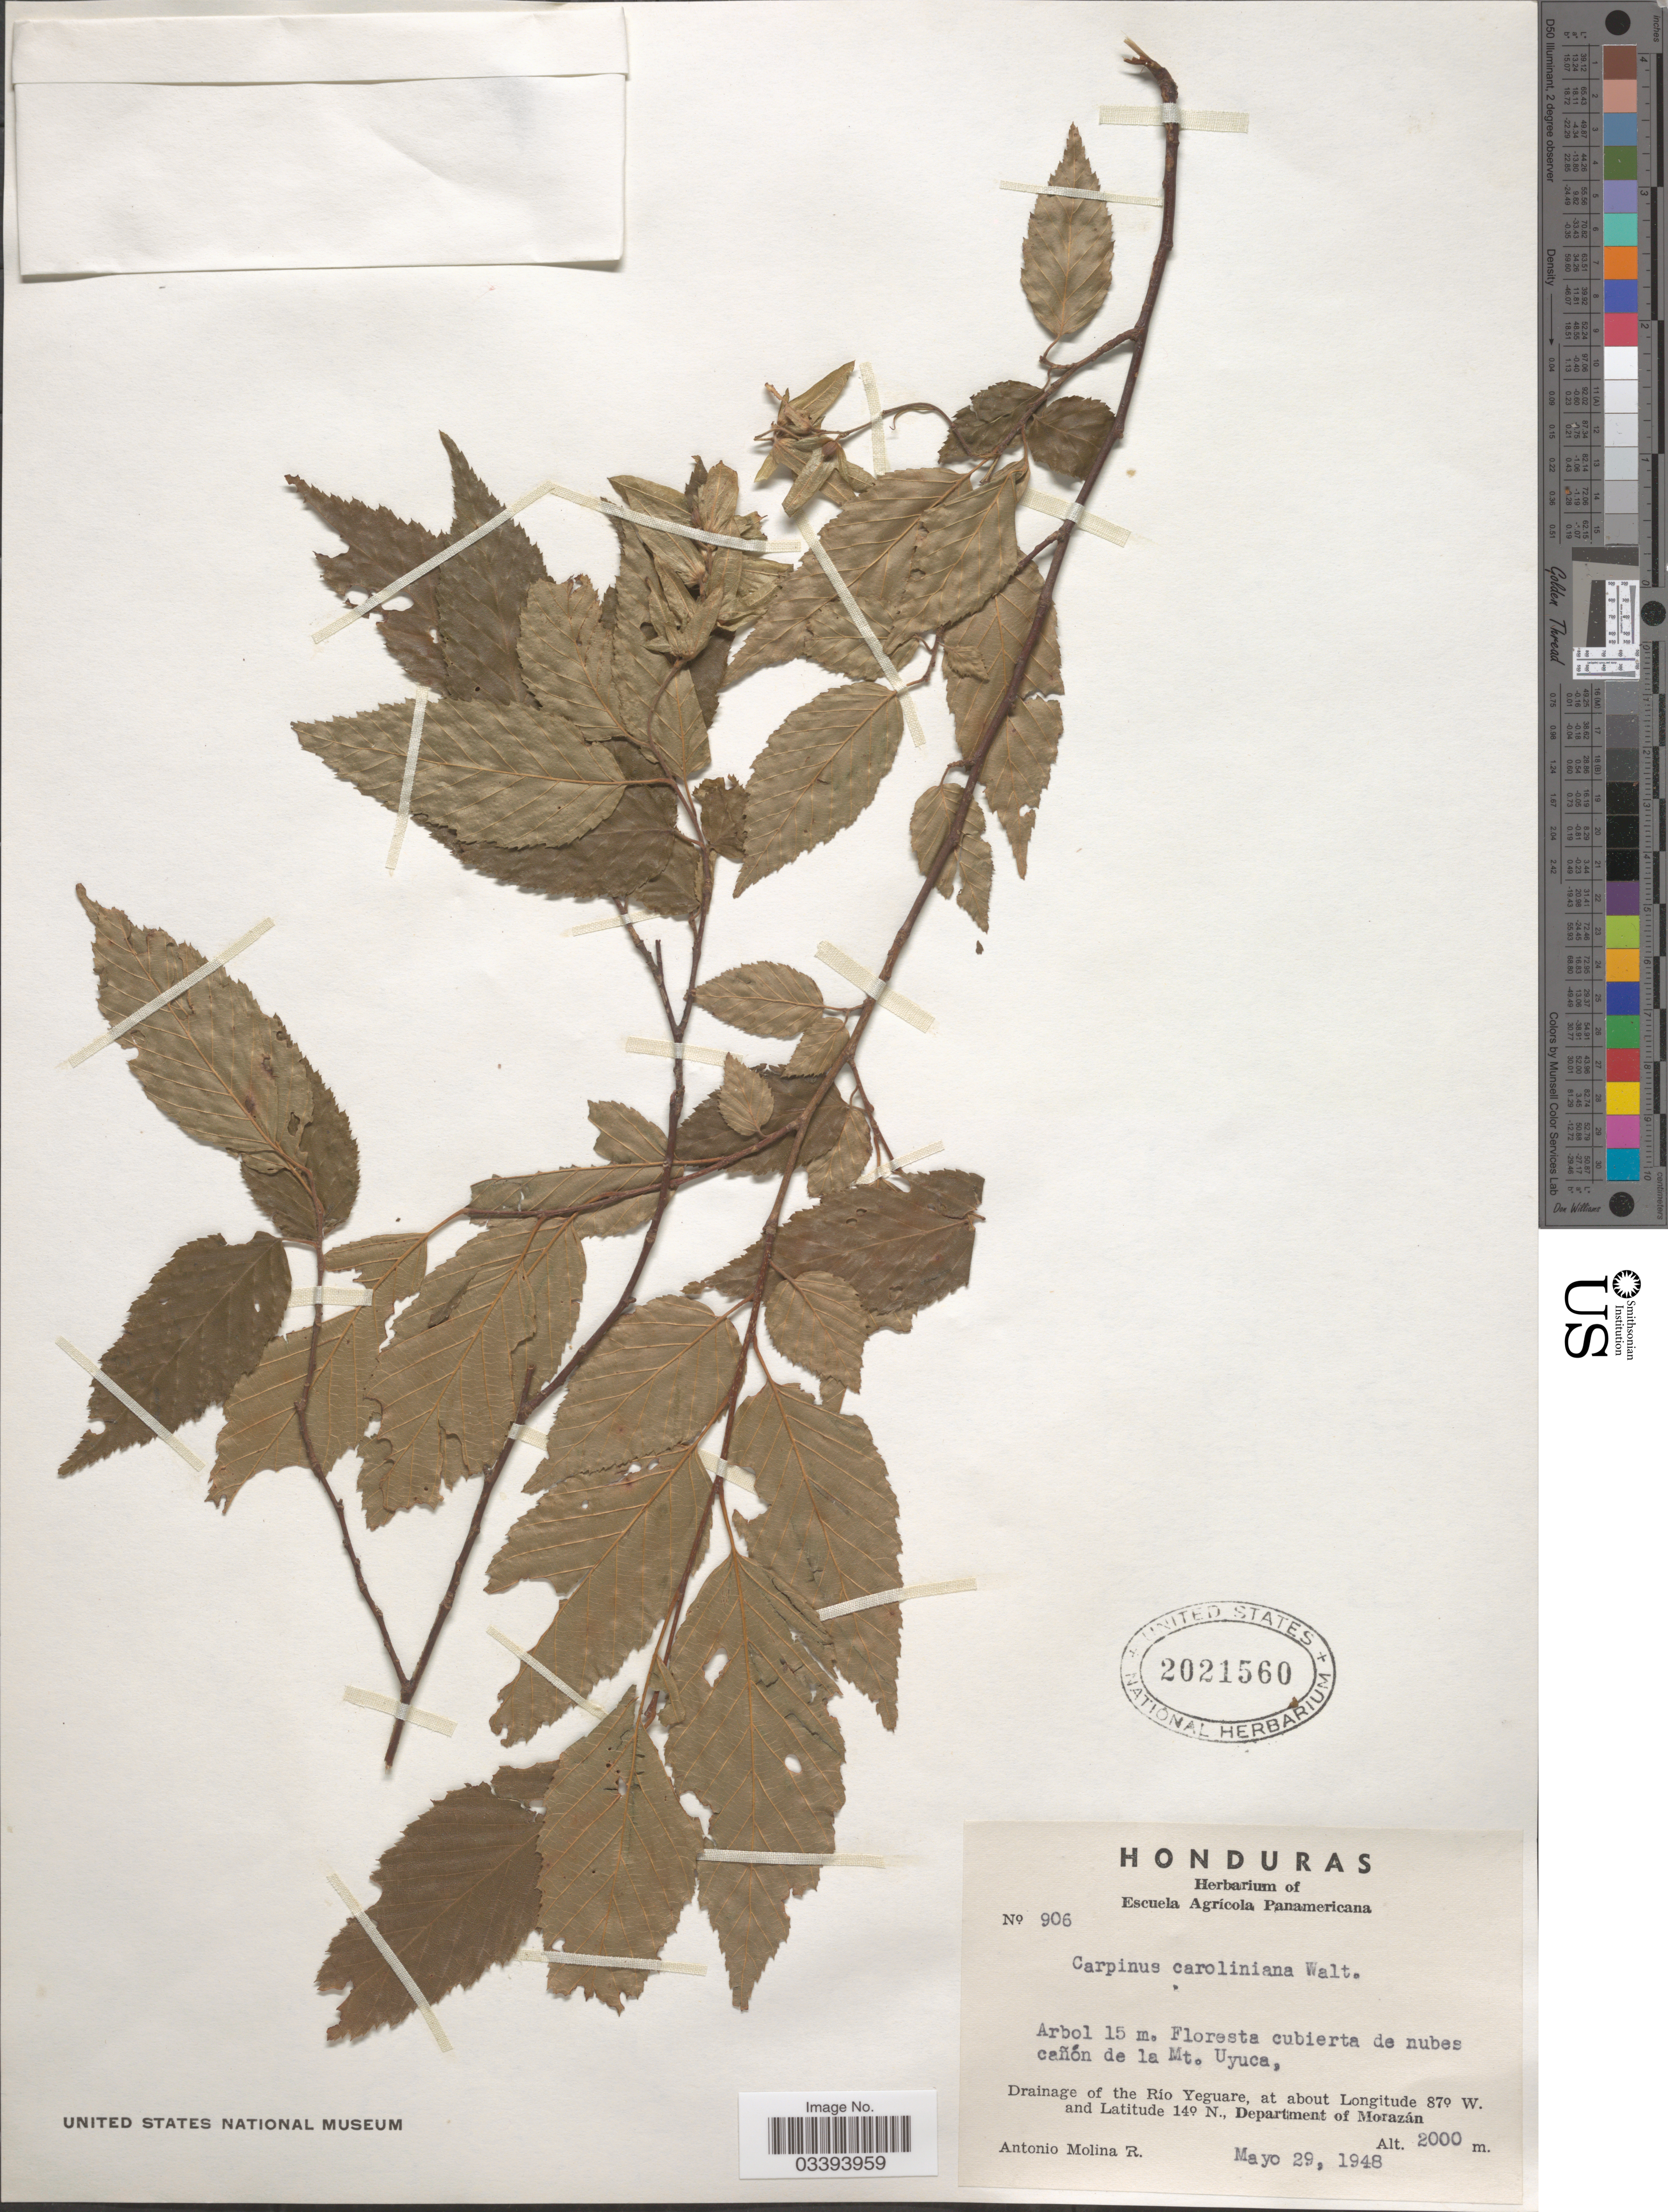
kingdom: Plantae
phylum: Tracheophyta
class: Magnoliopsida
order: Fagales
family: Betulaceae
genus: Carpinus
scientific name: Carpinus caroliniana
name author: Walter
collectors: A. Molina R.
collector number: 906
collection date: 1948-05-29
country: Honduras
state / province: Fco. Morazán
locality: Cañon de la Mt. Uyuca, Drainage of the Río Yeguare, Department of Morazán.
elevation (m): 2000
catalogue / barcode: US 2021560